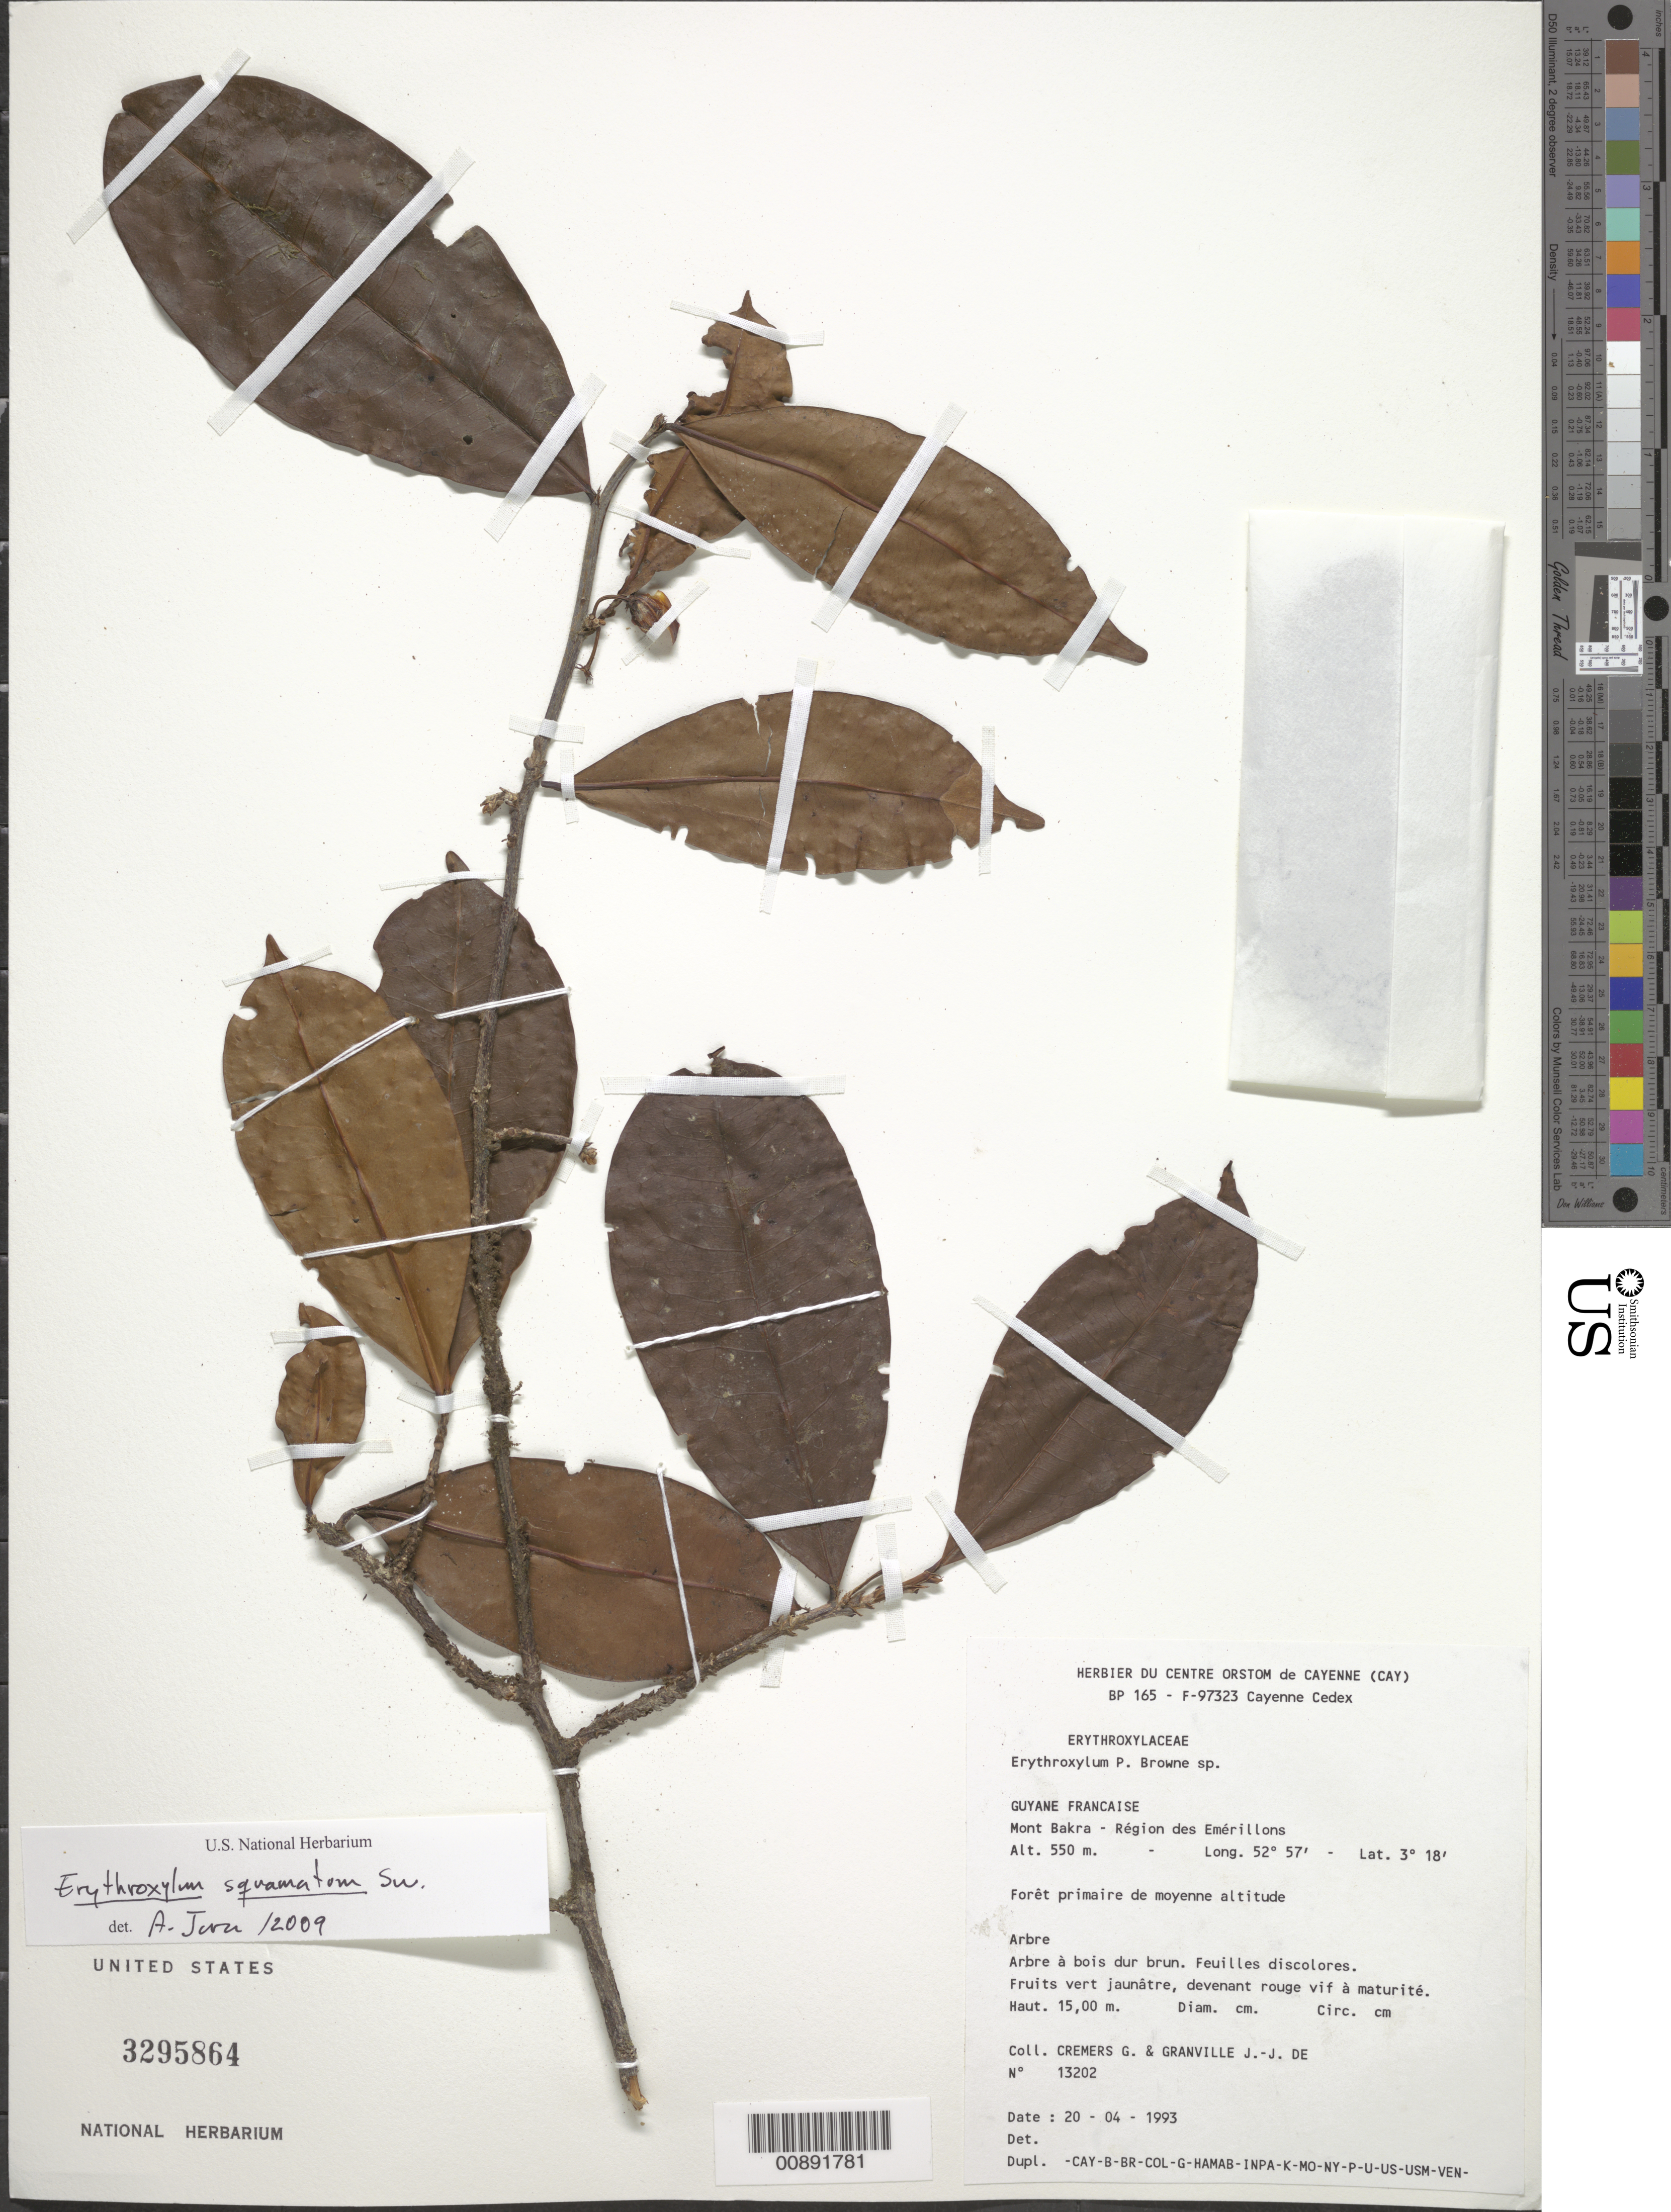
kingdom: Plantae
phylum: Tracheophyta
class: Magnoliopsida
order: Malpighiales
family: Erythroxylaceae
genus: Erythroxylum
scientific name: Erythroxylum squamatum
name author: Sw.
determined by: Java, A.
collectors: G. Cremers & J.-J. de Granville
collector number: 13202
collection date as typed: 20-Apr-93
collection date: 1993-04-20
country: French Guiana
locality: Mont Bakra, région des Emérillons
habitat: Foret primaire de moyenne altitude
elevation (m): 550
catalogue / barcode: US 3295864